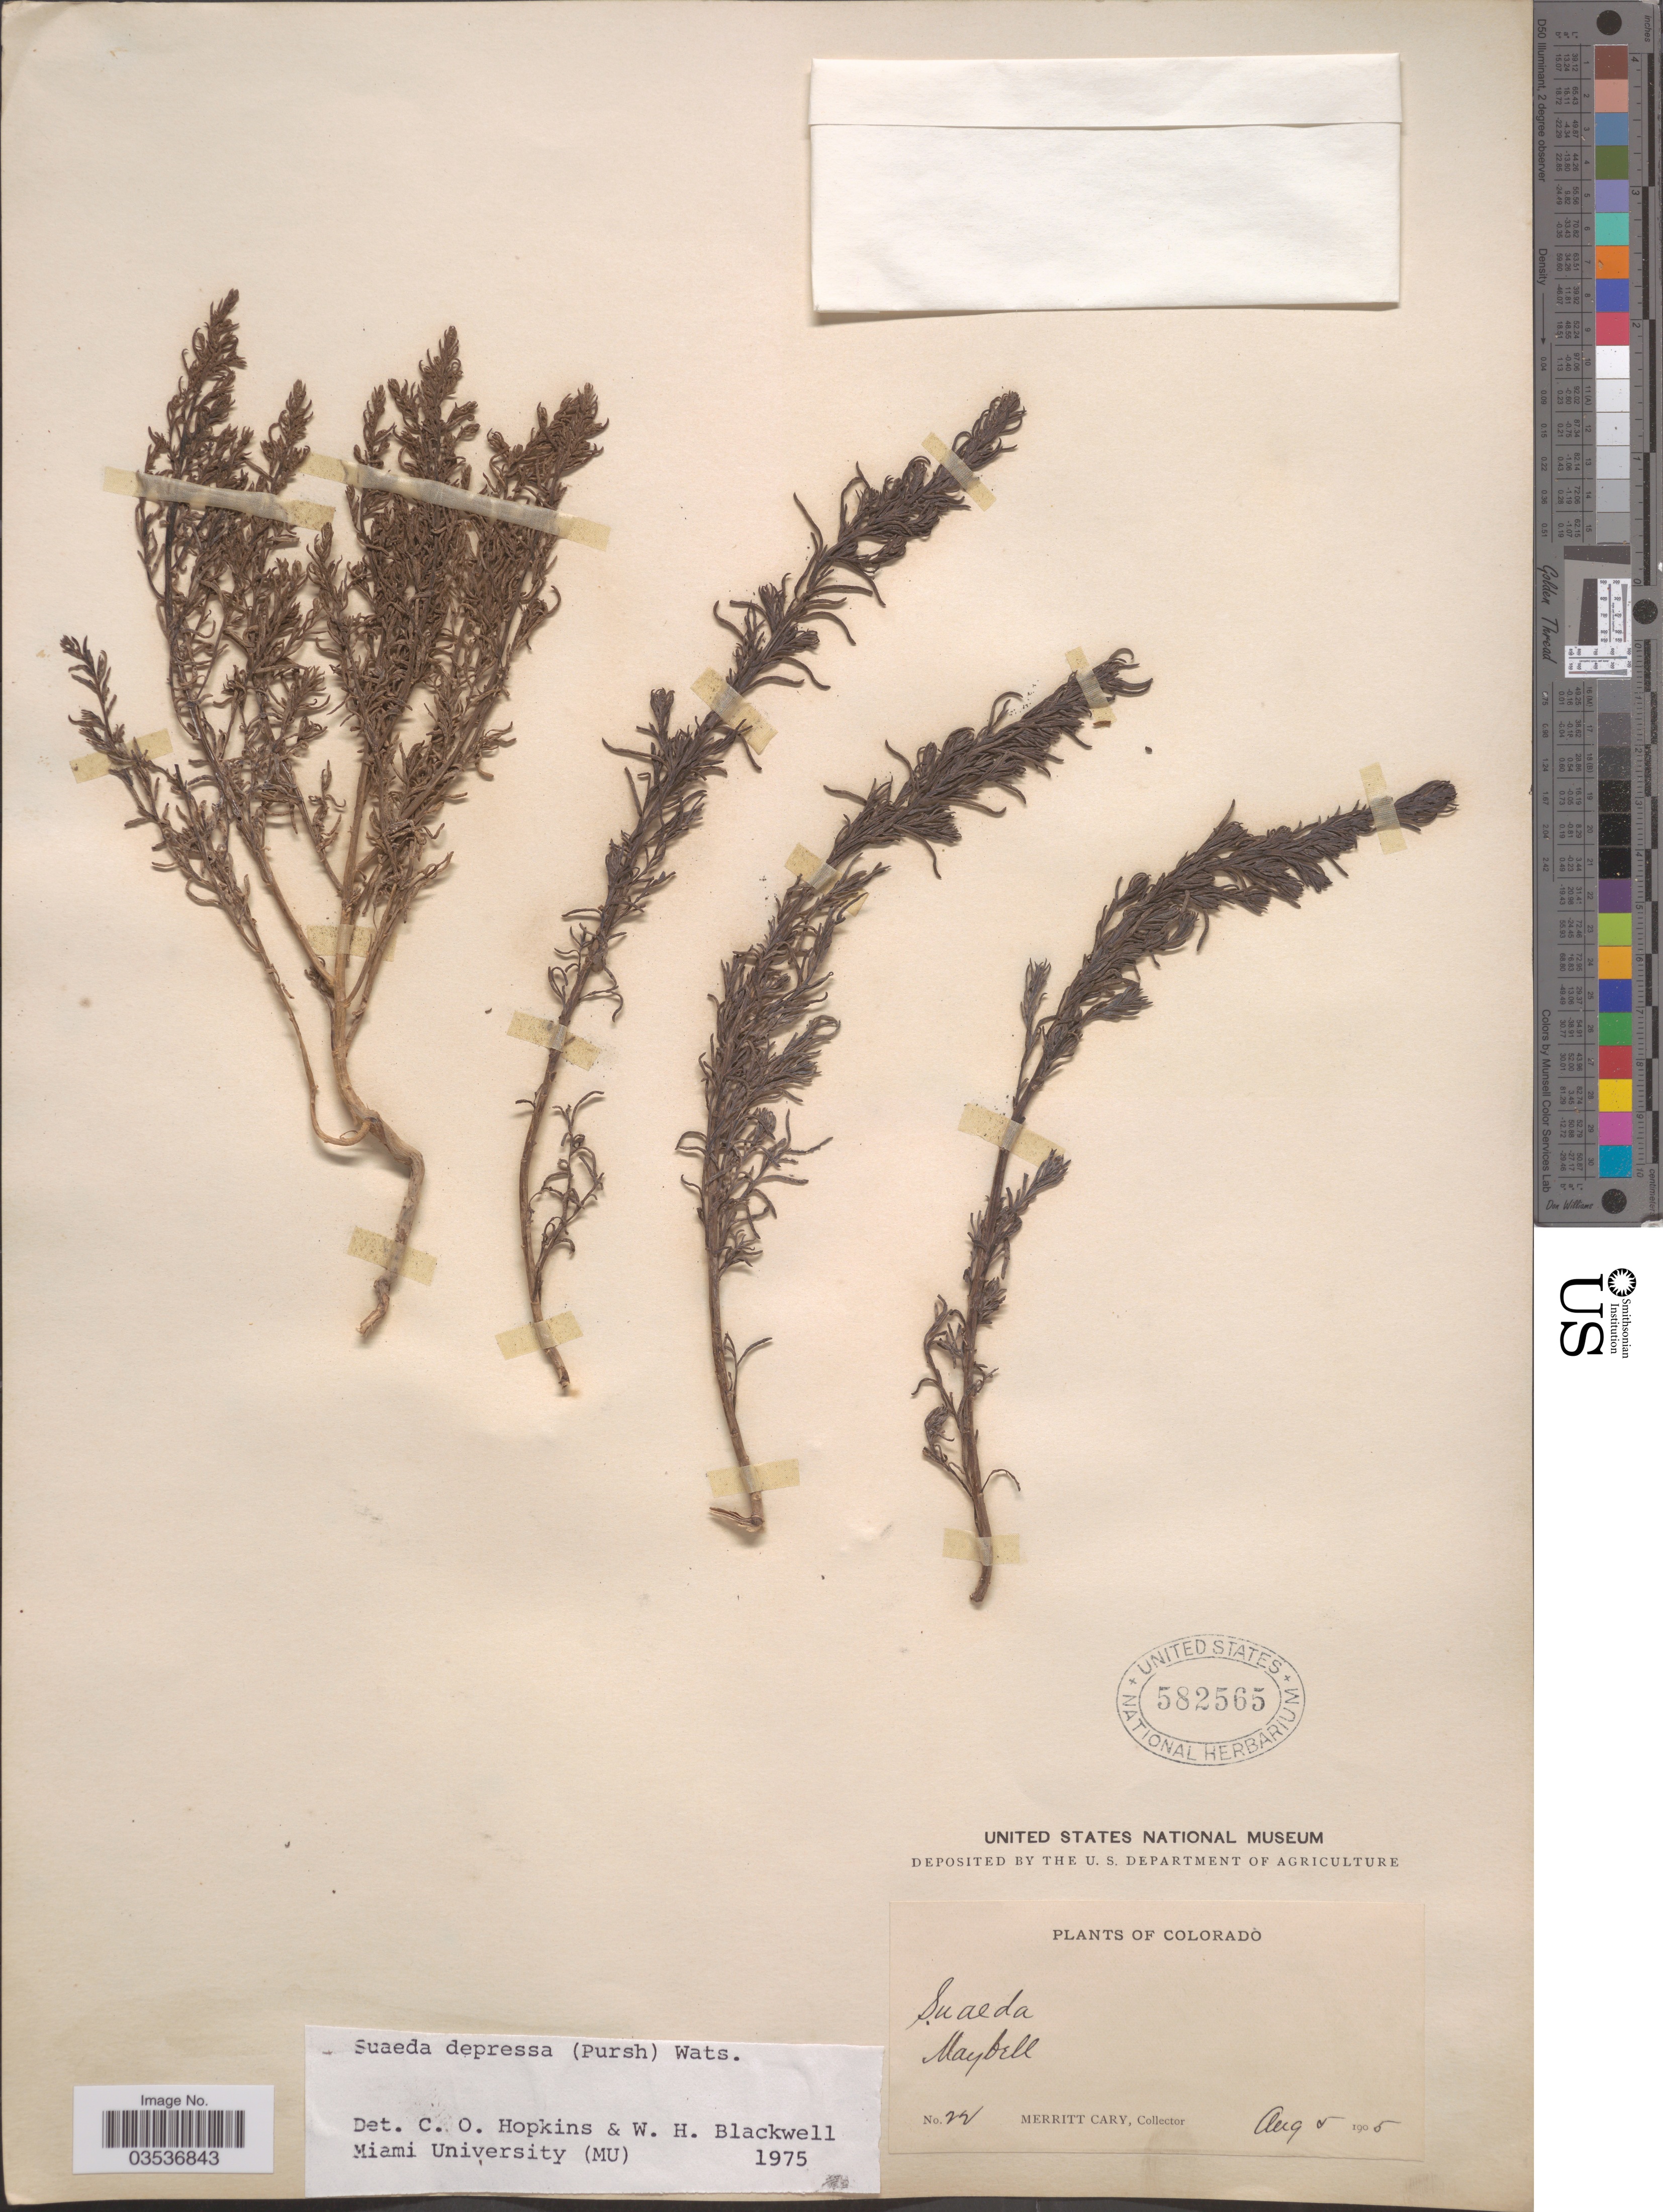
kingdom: Plantae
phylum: Tracheophyta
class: Magnoliopsida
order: Caryophyllales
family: Amaranthaceae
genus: Suaeda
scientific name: Suaeda depressa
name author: (Pursh) S. Watson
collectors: M. Cary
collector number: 22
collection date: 1905-08-05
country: United States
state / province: Colorado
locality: Maybell.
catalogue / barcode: US 582565